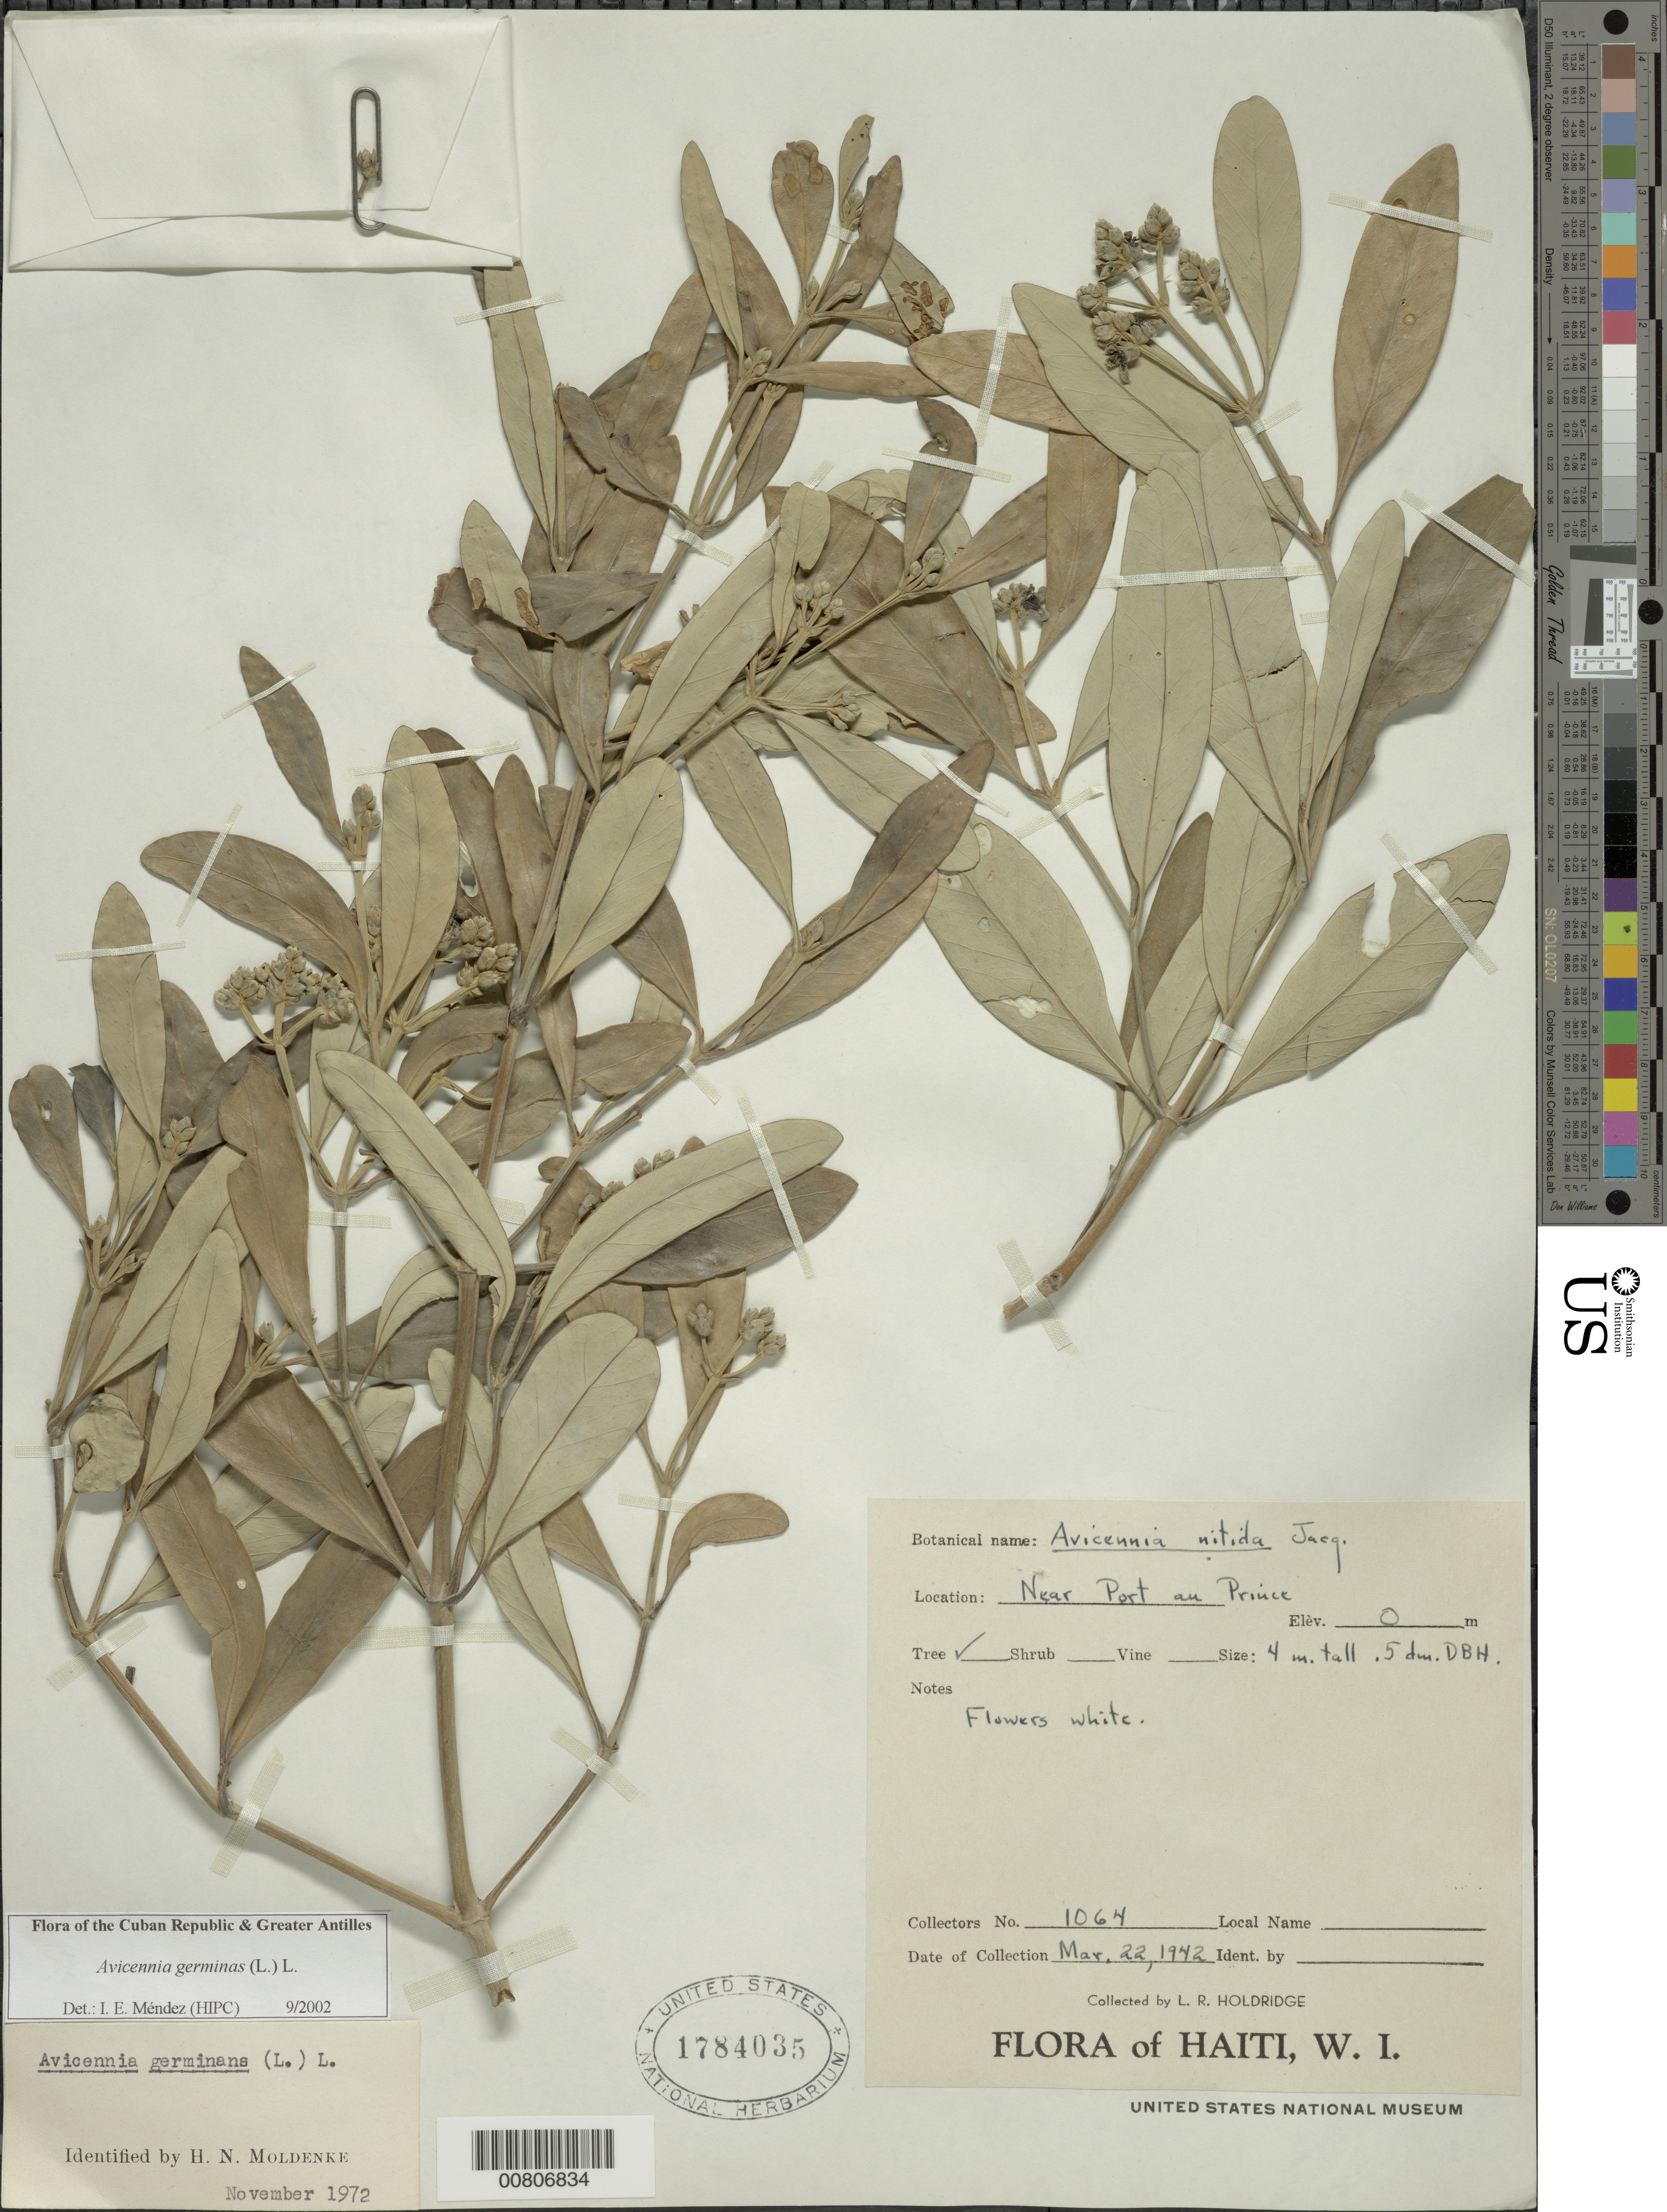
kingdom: Plantae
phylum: Tracheophyta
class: Magnoliopsida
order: Lamiales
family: Acanthaceae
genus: Avicennia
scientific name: Avicennia germinans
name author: (L.) L.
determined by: Méndez, Isidro E., (HIPC)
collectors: L. Holdridge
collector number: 1064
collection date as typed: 22 Mar 1942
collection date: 1942-03-22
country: Haiti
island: Hispaniola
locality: Port au Prince, near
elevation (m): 0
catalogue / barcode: US 1784035